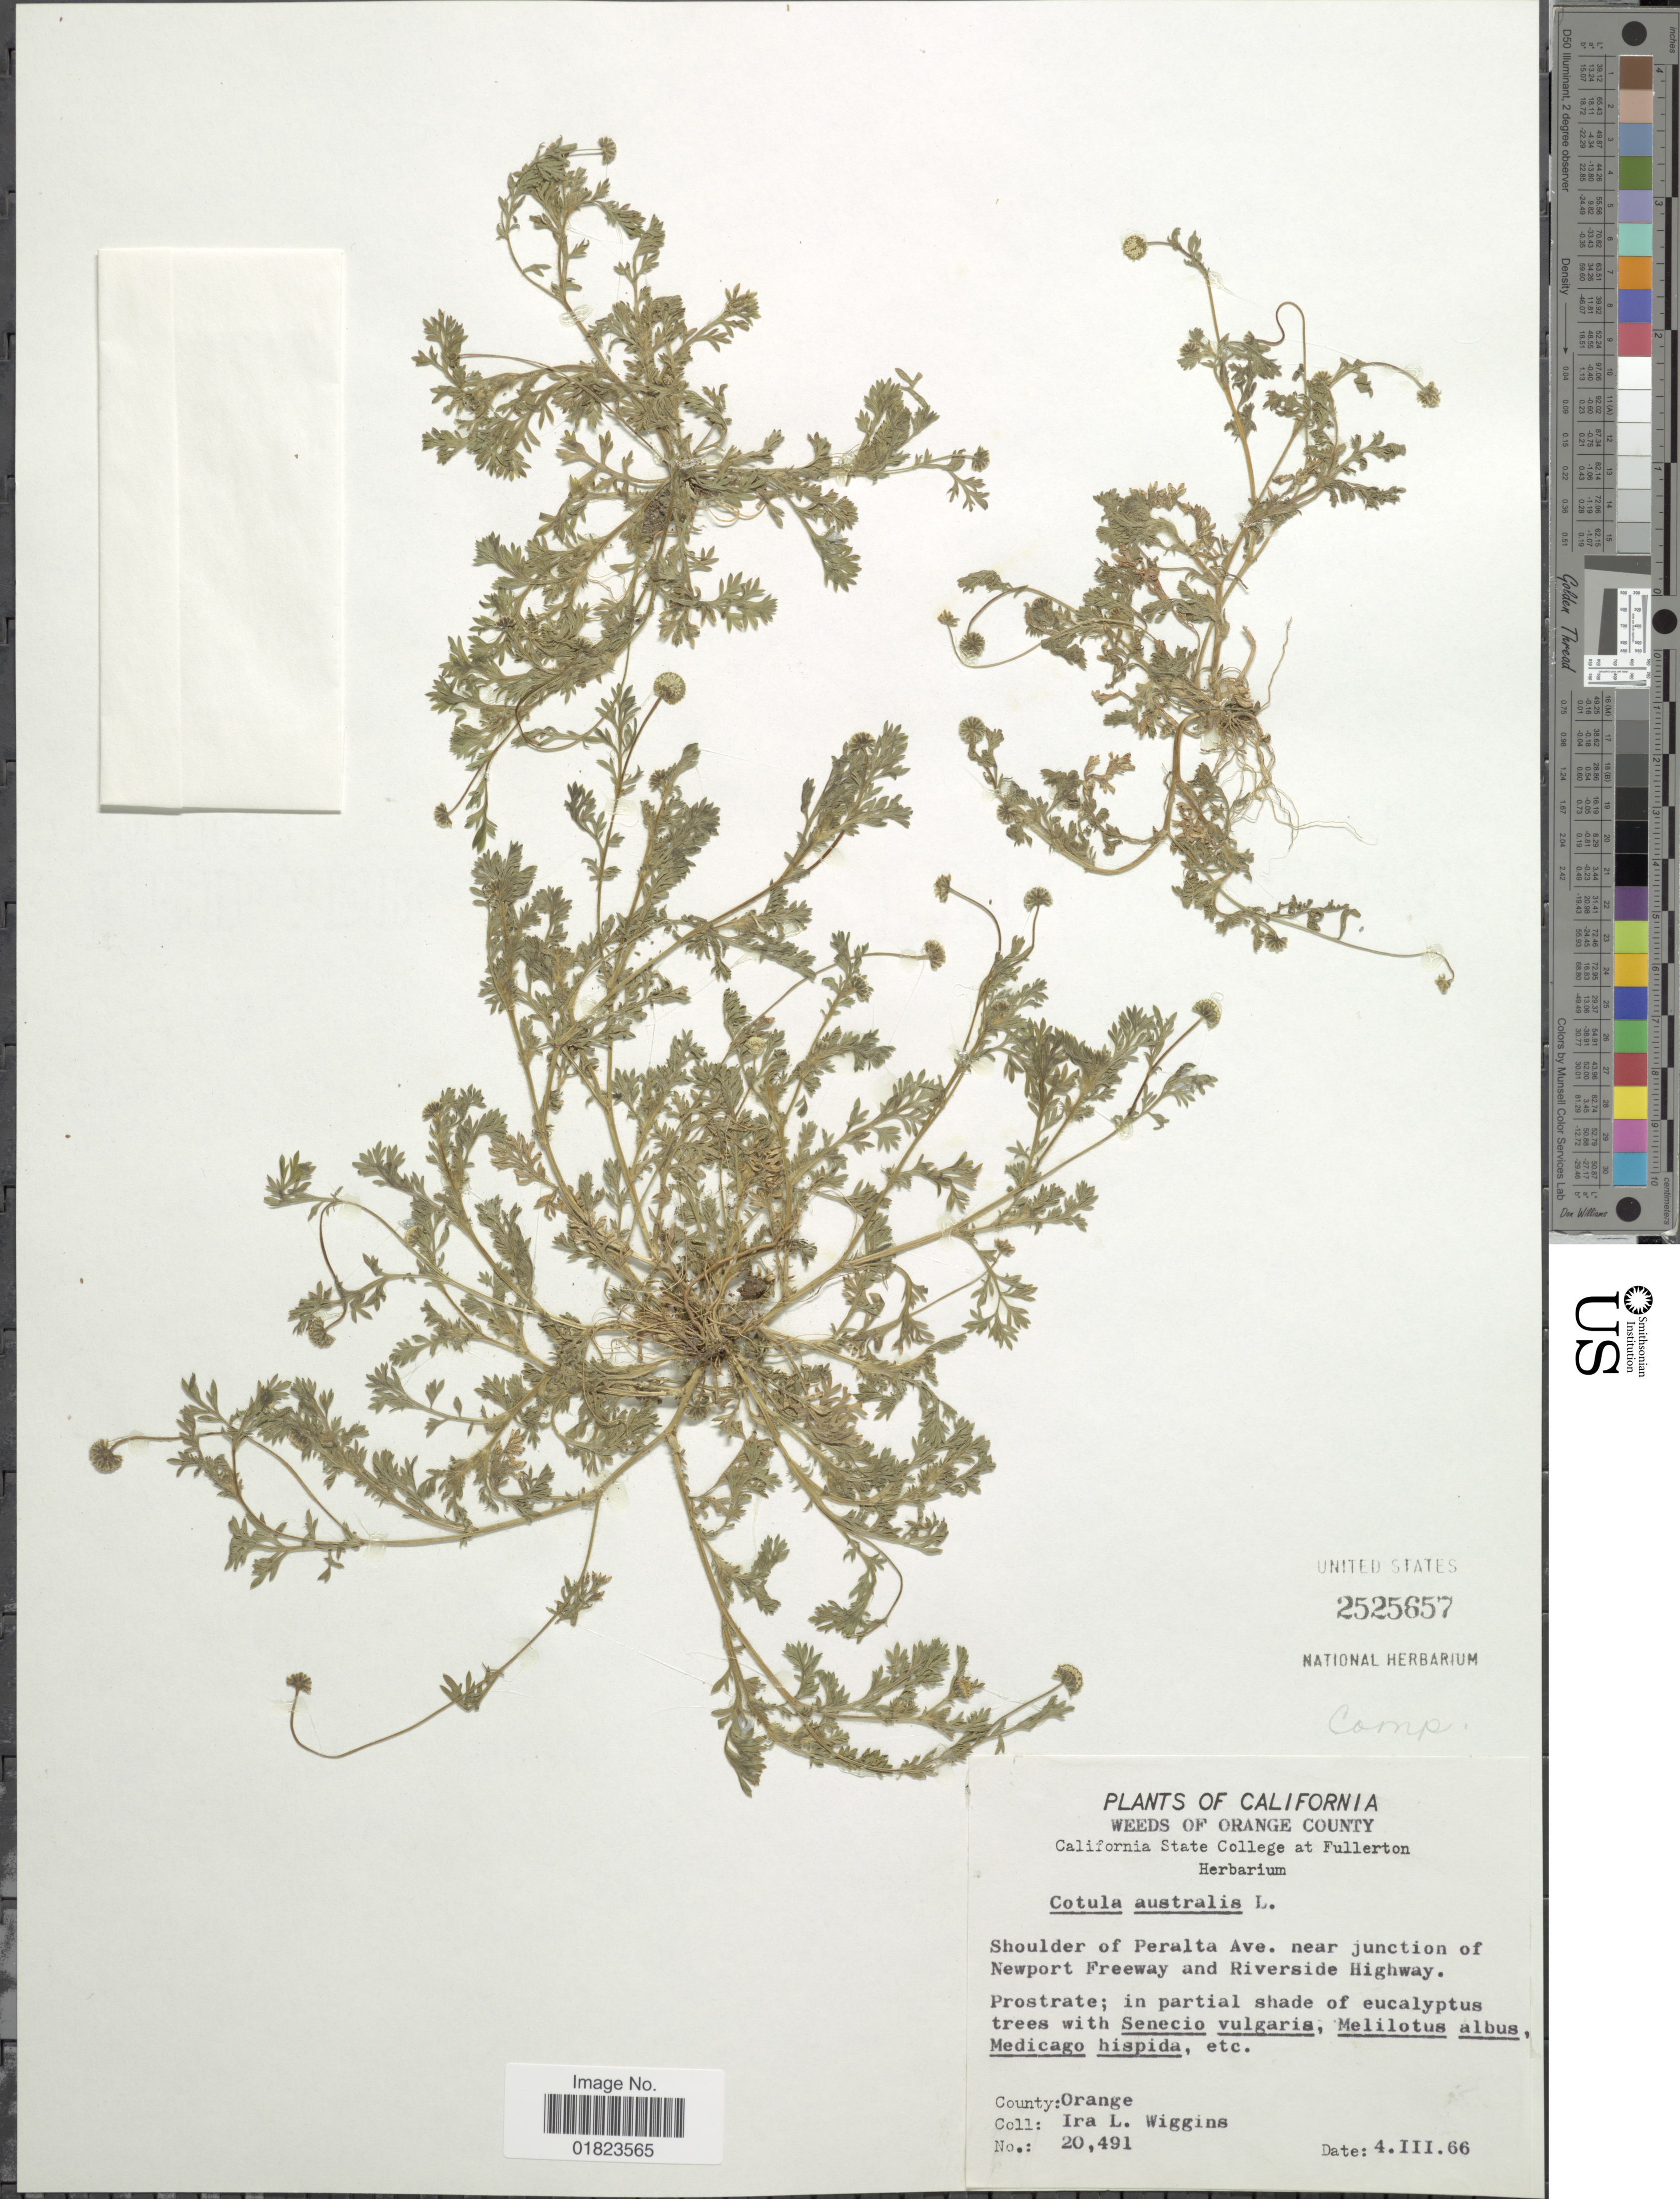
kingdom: Plantae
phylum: Tracheophyta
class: Magnoliopsida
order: Asterales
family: Asteraceae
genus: Cotula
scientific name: Cotula australis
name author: (Sieber ex Spreng.) Hook. f.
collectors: I. L. Wiggins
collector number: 20491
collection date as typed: Transcribed d/m/y: 4/3/66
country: United States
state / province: California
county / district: Orange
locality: Orange County, Shoulder of Peralta Ave, near junction of Newport Freeway and Riverside Highway. County: Orange.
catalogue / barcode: US 2525657